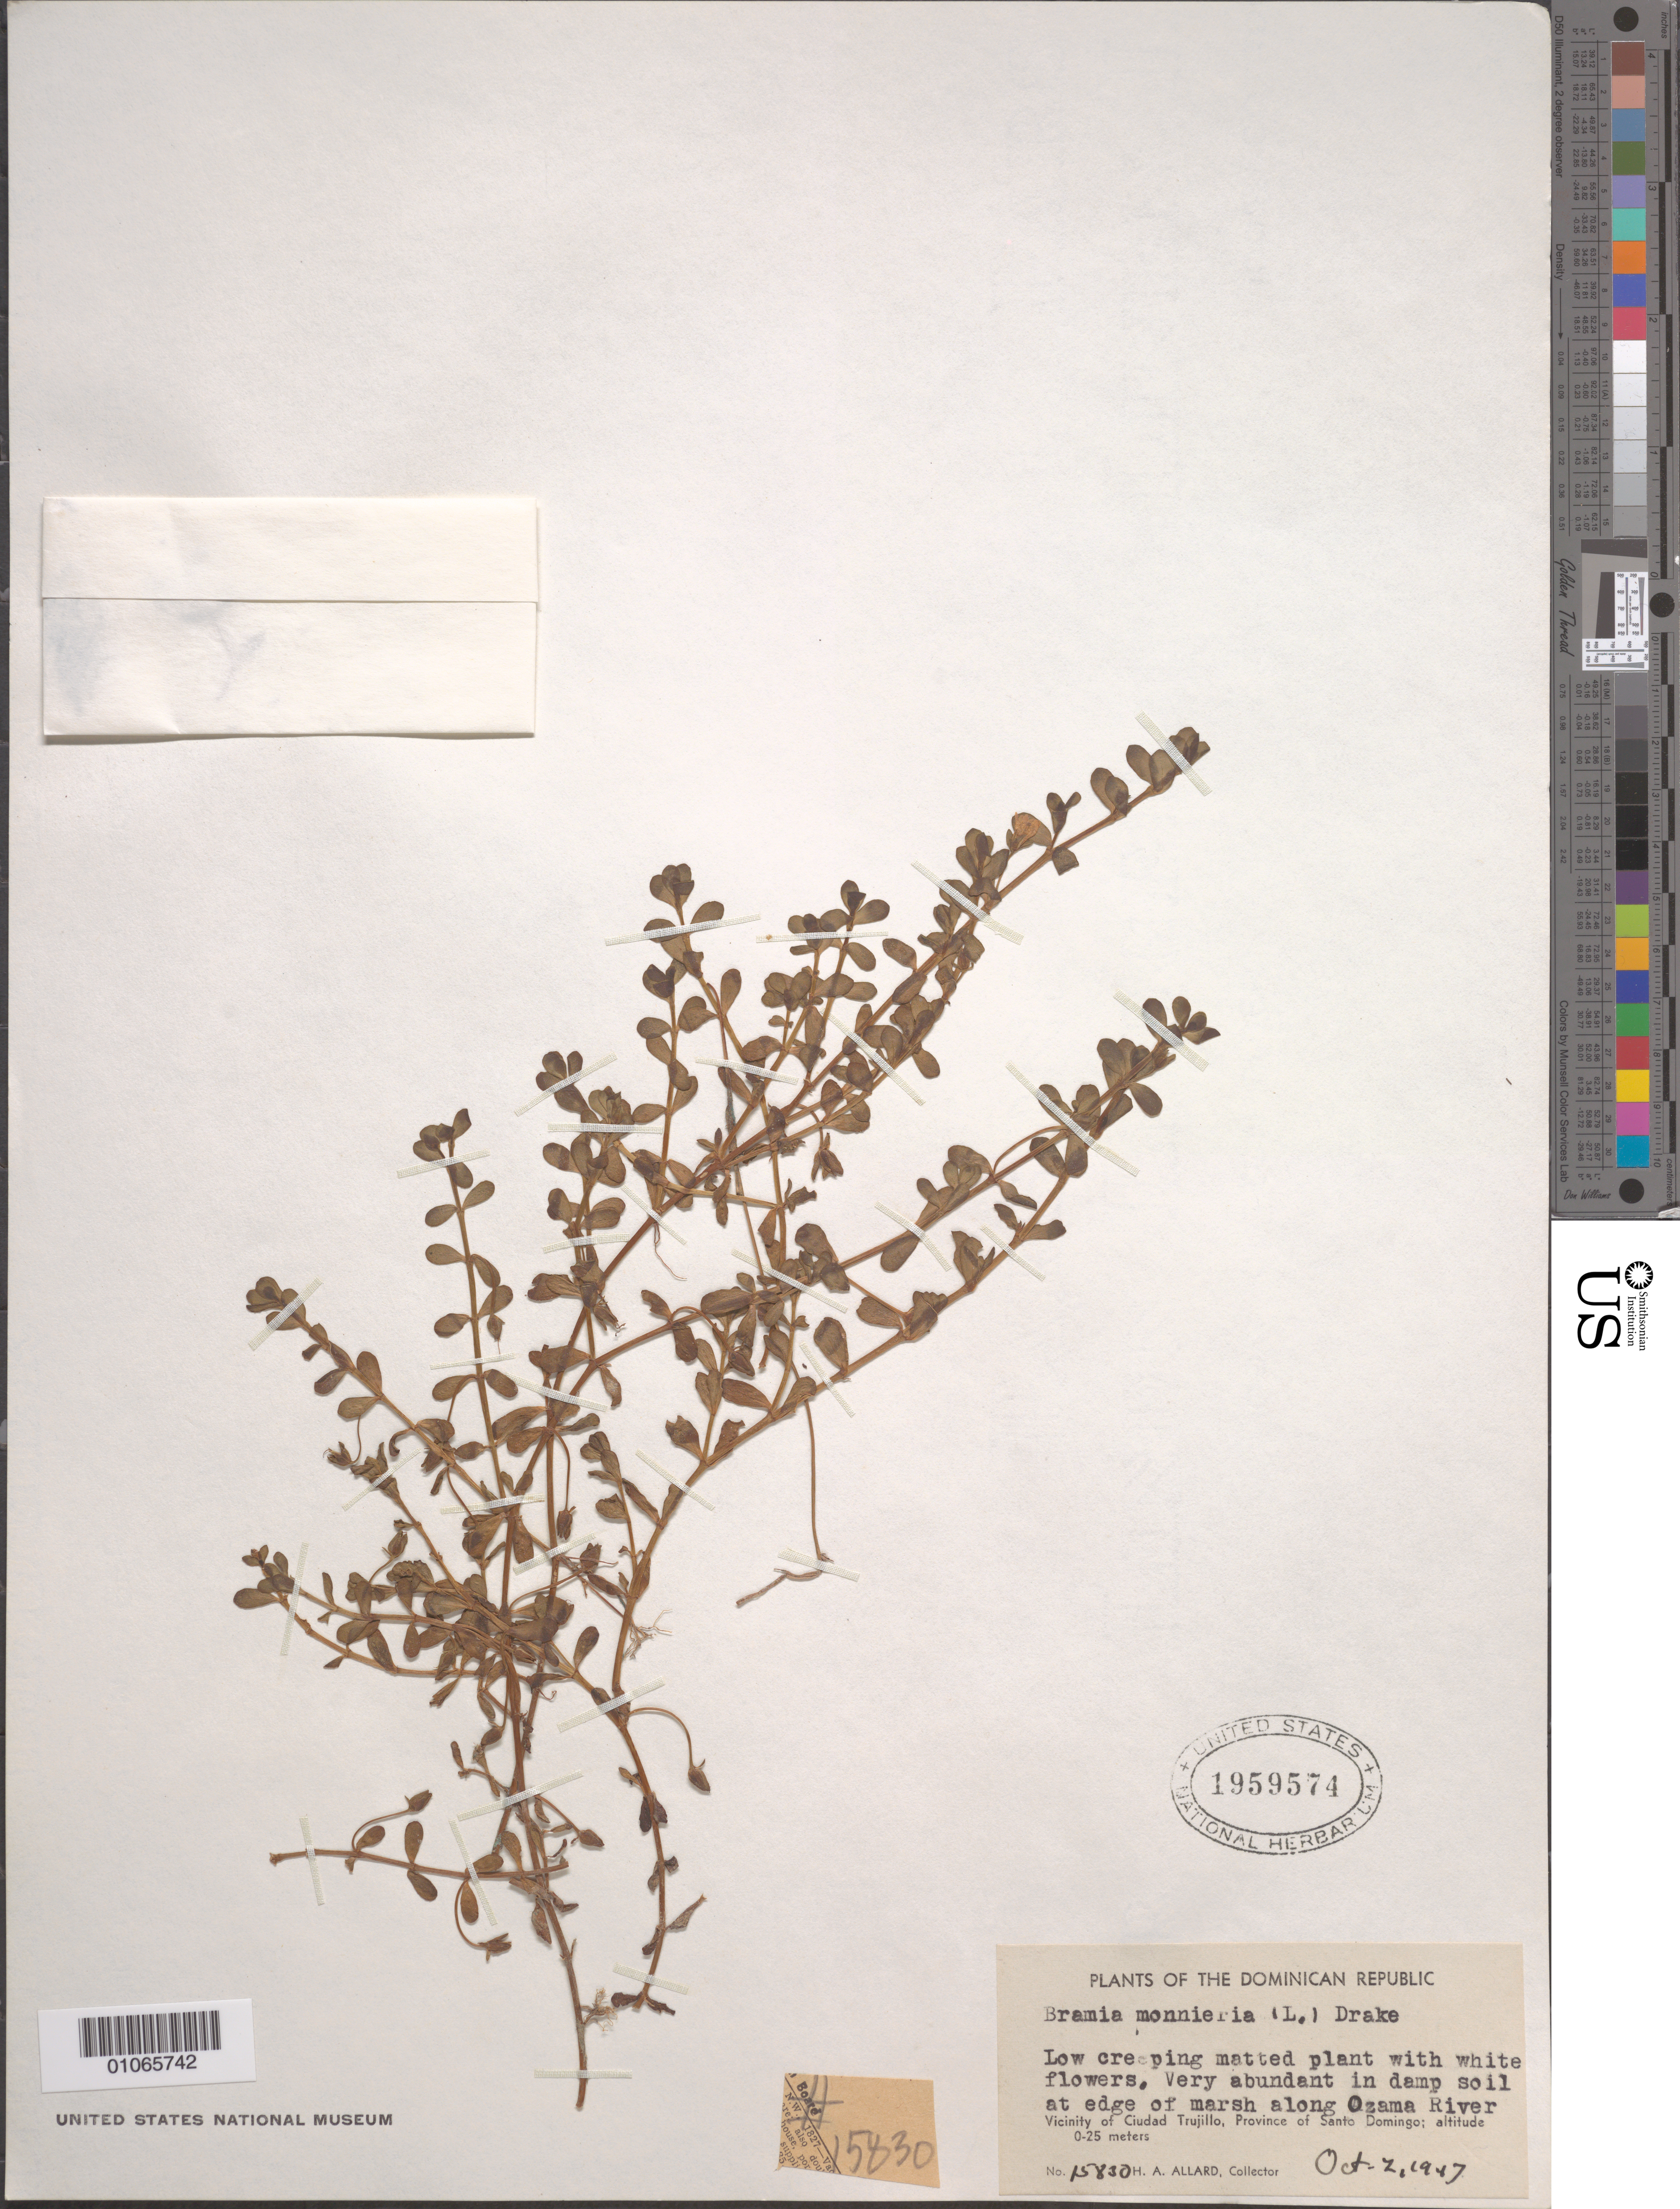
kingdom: Plantae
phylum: Tracheophyta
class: Magnoliopsida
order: Lamiales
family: Plantaginaceae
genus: Bacopa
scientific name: Bacopa monnieri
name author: (L.) Wettst.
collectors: H. A. Allard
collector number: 15830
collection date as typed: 02 Oct 1947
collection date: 1947-10-02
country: Dominican Republic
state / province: Santo Domingo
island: Hispaniola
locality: Vicinity of Ciudad Trujillo, province of Santo Domingo. Edge of marsh along Ozama River.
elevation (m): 0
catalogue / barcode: US 1959574